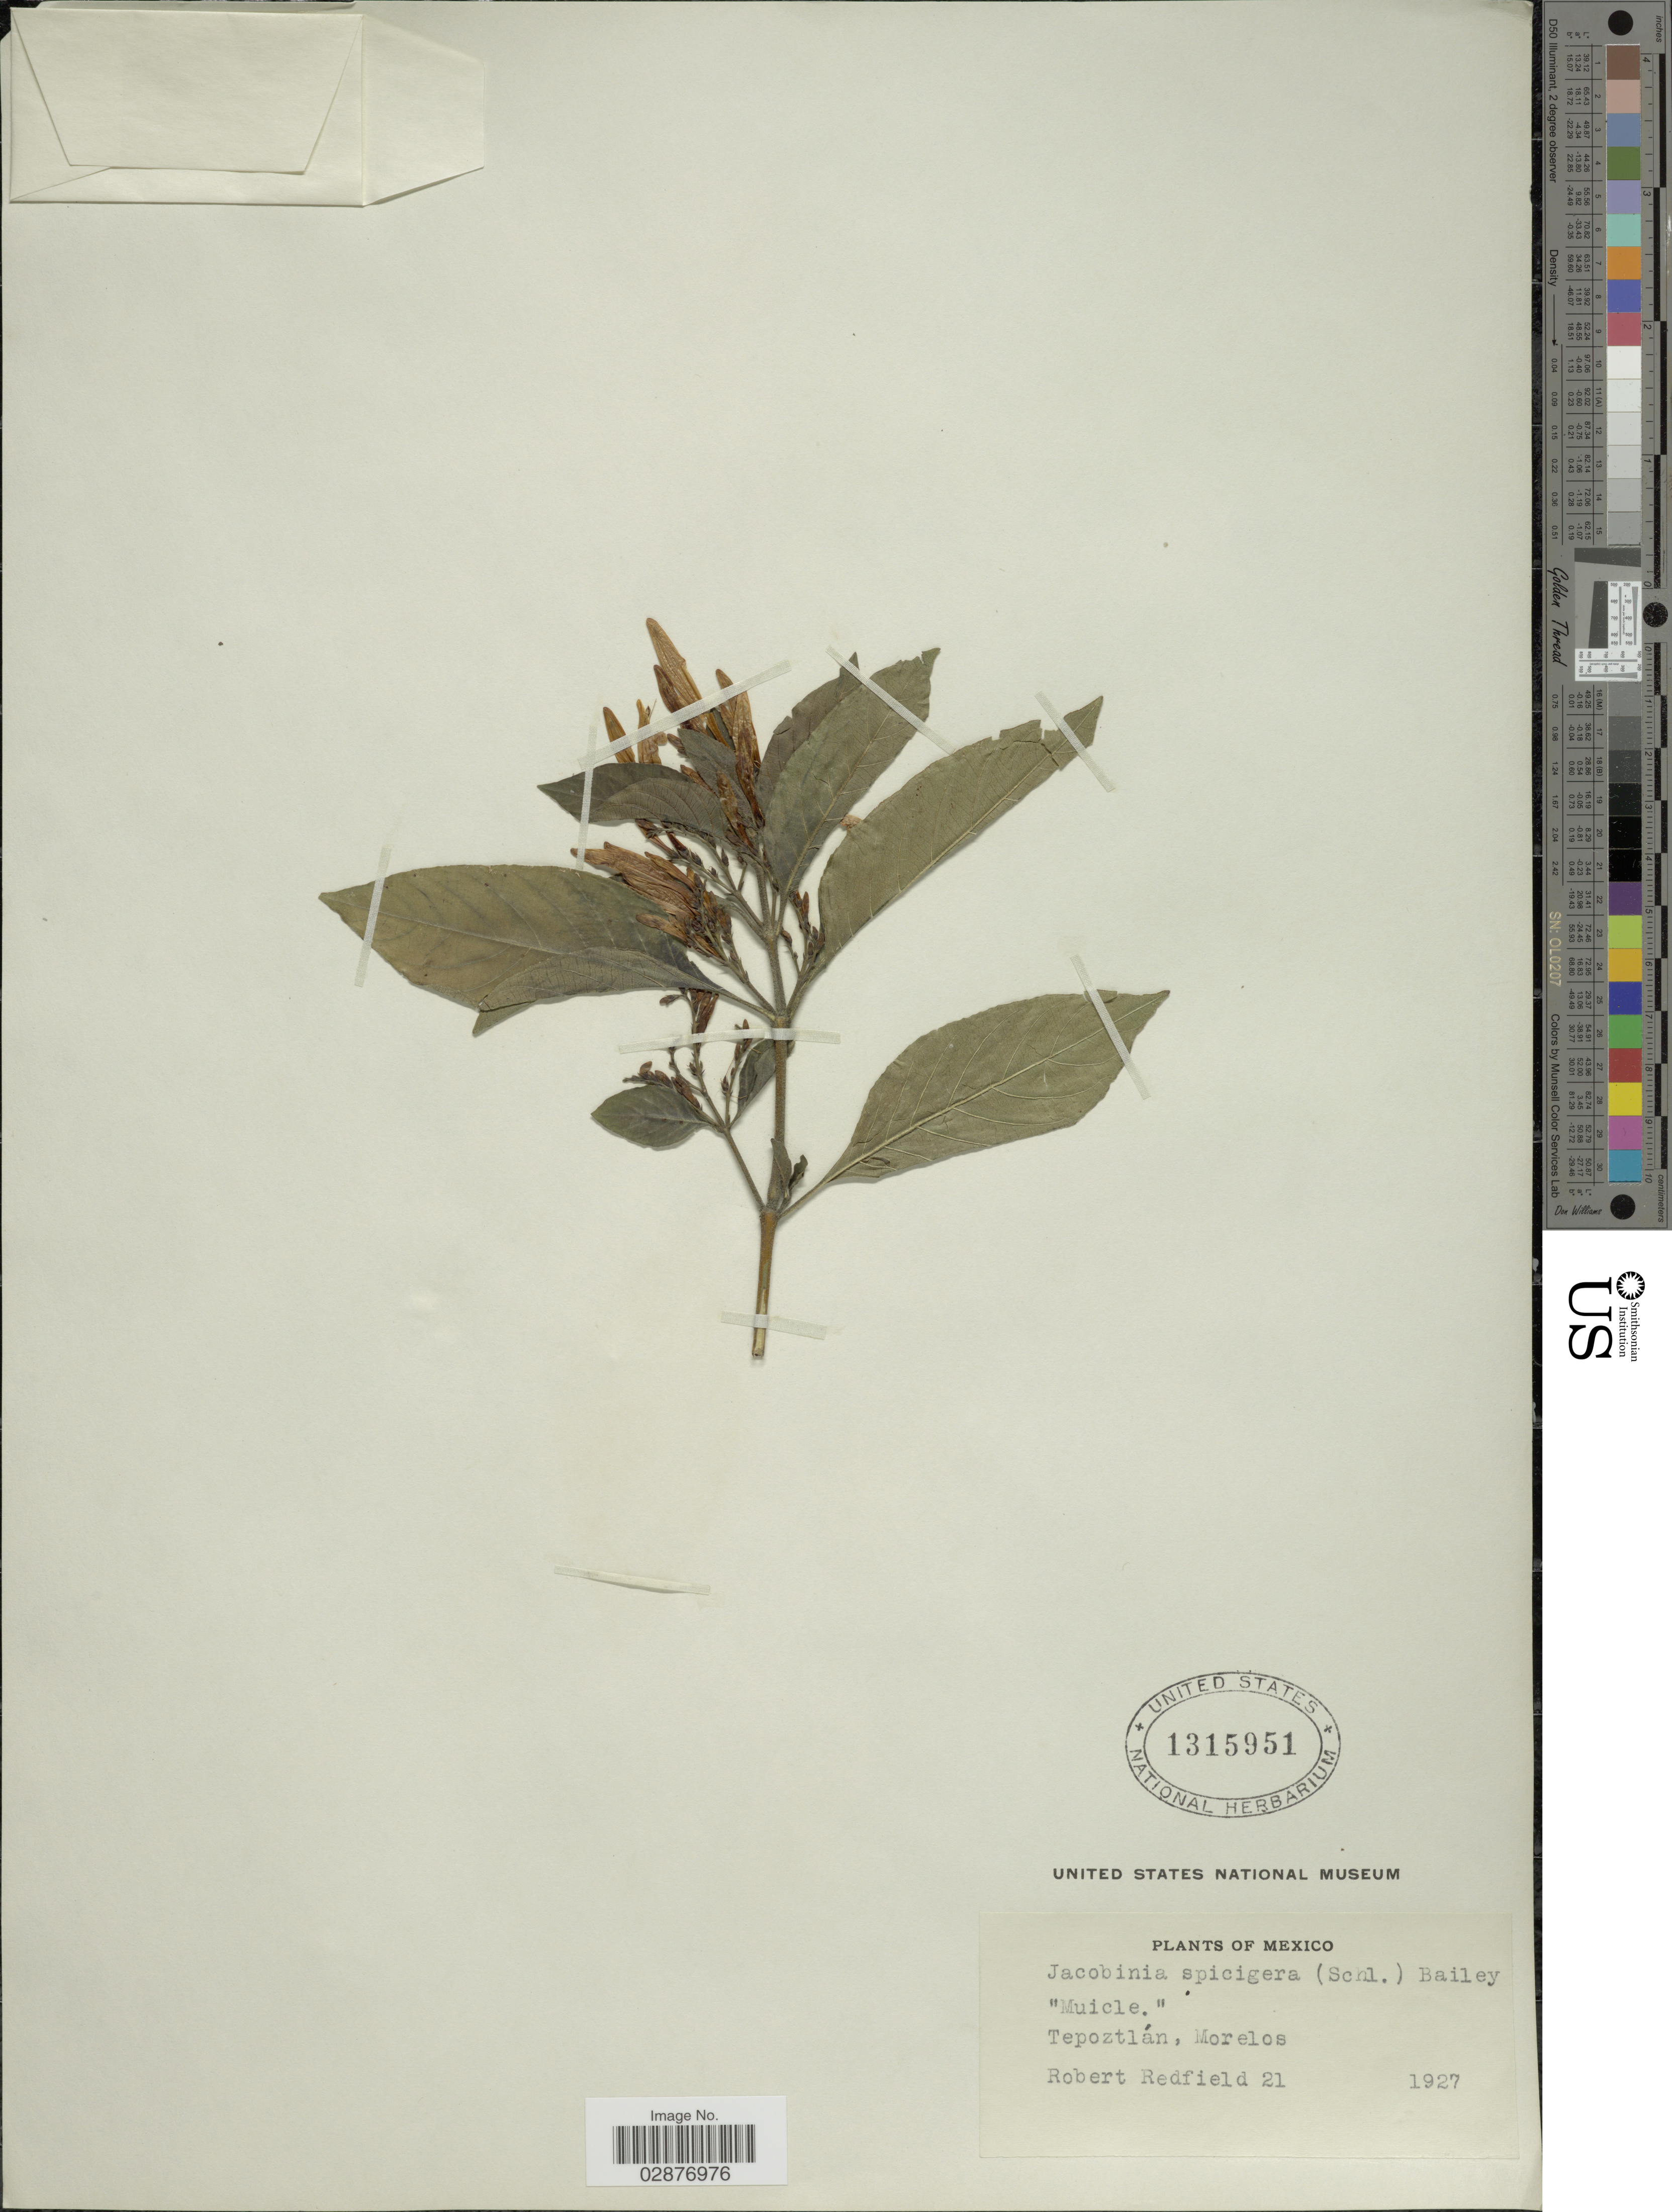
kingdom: Plantae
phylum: Tracheophyta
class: Magnoliopsida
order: Lamiales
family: Acanthaceae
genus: Justicia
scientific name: Justicia spicigera 'Sidicaro'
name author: Schltdl.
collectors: R. Redfield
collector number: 21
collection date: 1927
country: Mexico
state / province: Morelos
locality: Tepoztlán.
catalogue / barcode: US 1315951